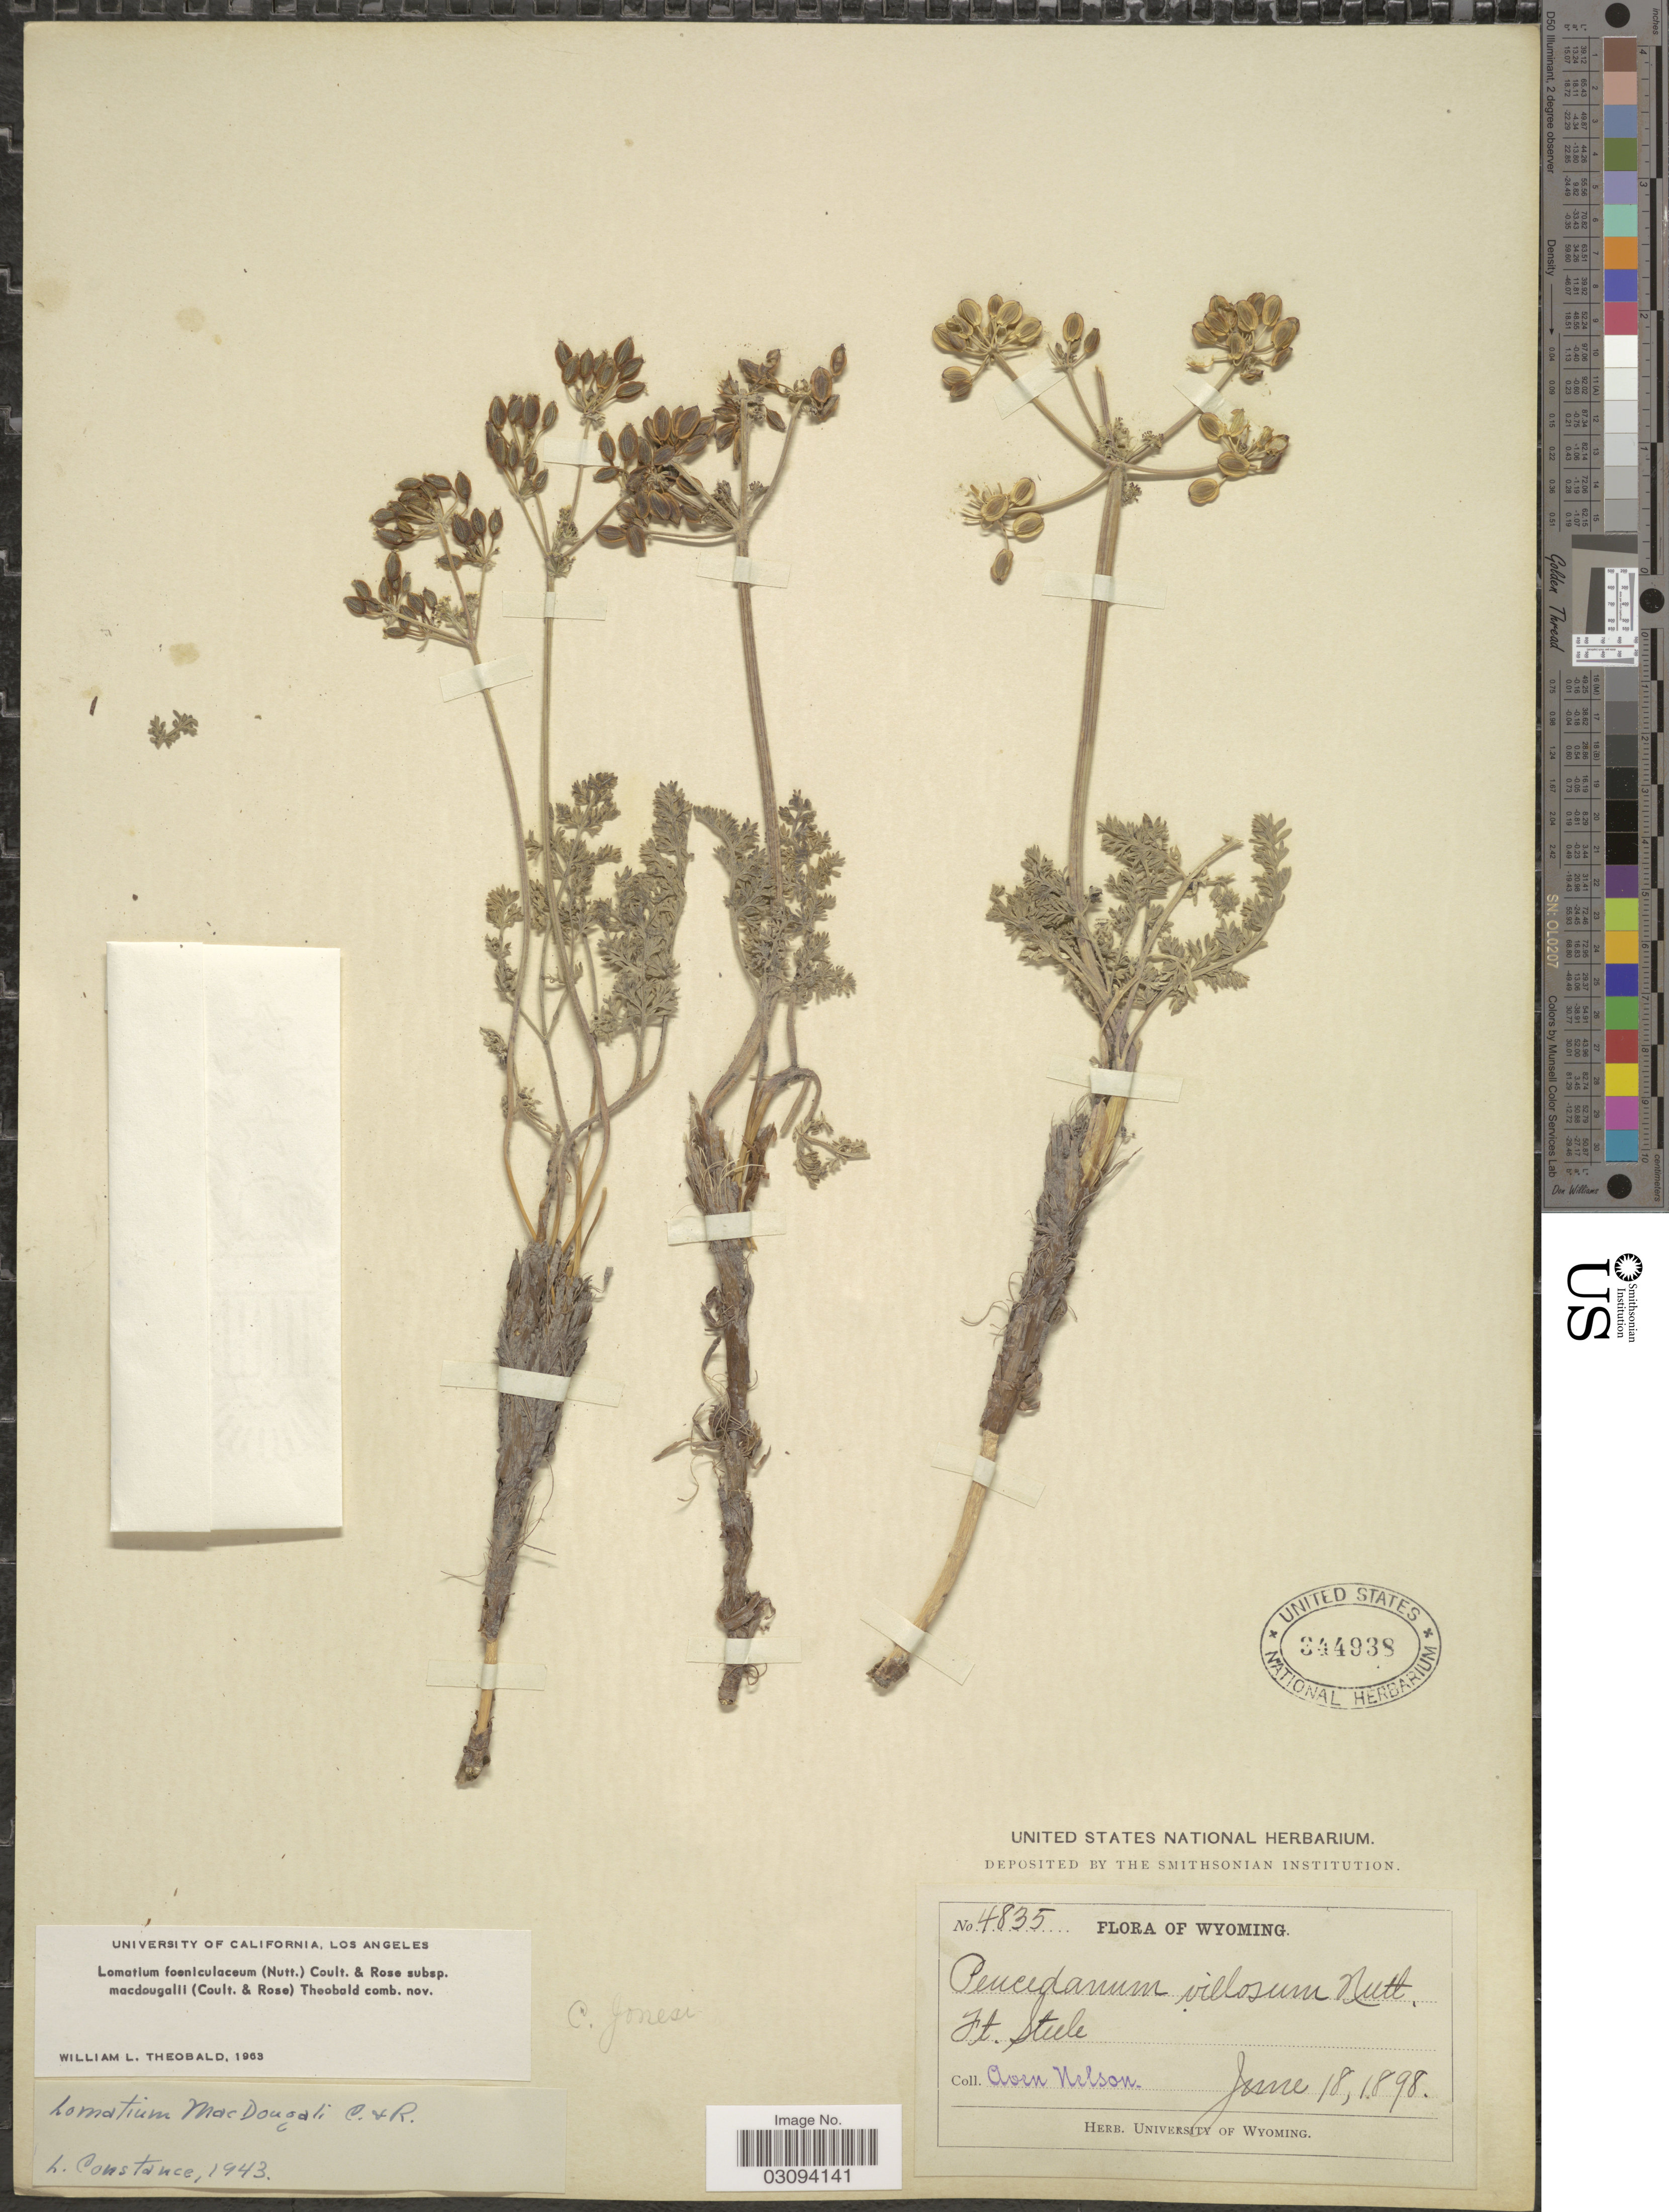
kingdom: Plantae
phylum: Tracheophyta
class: Magnoliopsida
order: Apiales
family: Apiaceae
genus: Lomatium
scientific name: Lomatium foeniculaceum subsp. macdougalii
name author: (J.M. Coult. & Rose) W.L. Theob.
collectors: A. Nelson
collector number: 4835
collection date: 1898-06-18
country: United States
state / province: Wyoming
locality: Ft. Steele.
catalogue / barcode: US 344938